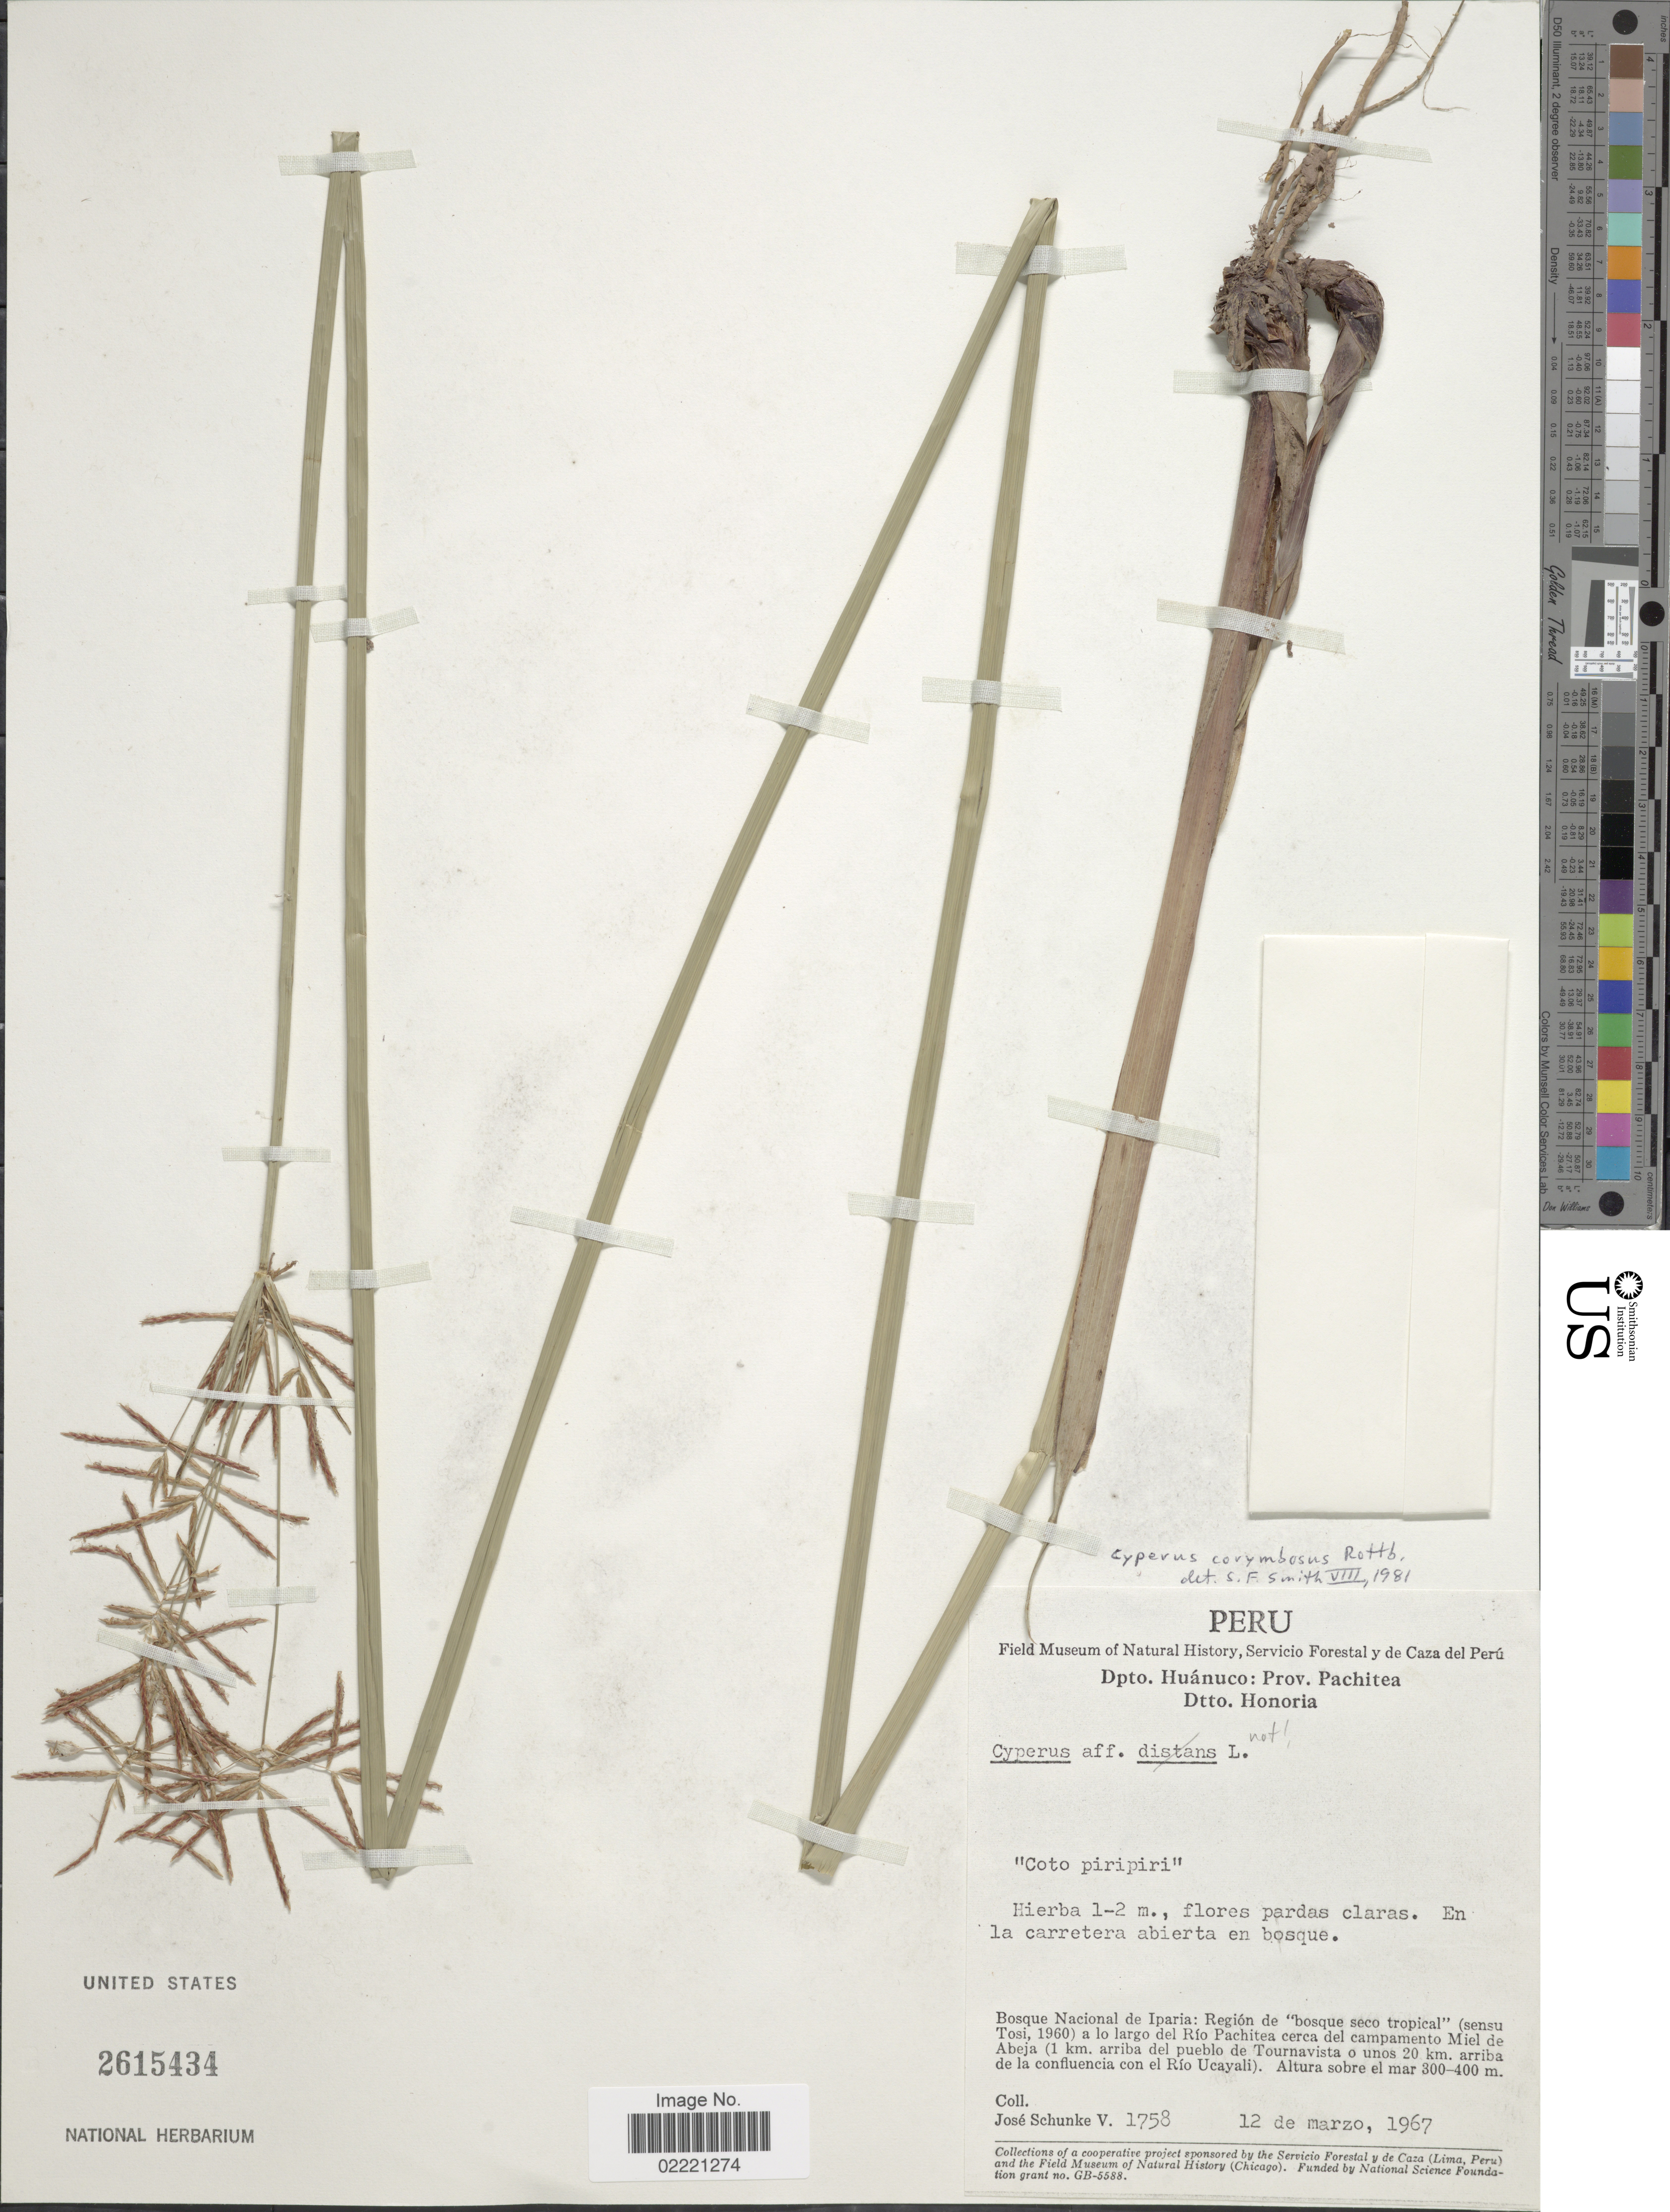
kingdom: Plantae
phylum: Tracheophyta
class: Liliopsida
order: Poales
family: Cyperaceae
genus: Cyperus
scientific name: Cyperus corymbosus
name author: Rottb.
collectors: J. Schunke Vigo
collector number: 1758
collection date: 1967-03-12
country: Peru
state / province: Huánuco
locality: Prov. Pachita, Dtto. Honoria, en la carretera abierta en bosque, Bosque Nacional de Iparia: Region de "bosque seco tropical"(sensu Tosi, 1960) a lo largo del Rio Pachitea cerca de campamento Miel de Abeja (1 km arriba del puebla de Tournavista o unos 20 km. arriba de la confluencia con cel Rio Ucayali)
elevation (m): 300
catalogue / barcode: US 2615434